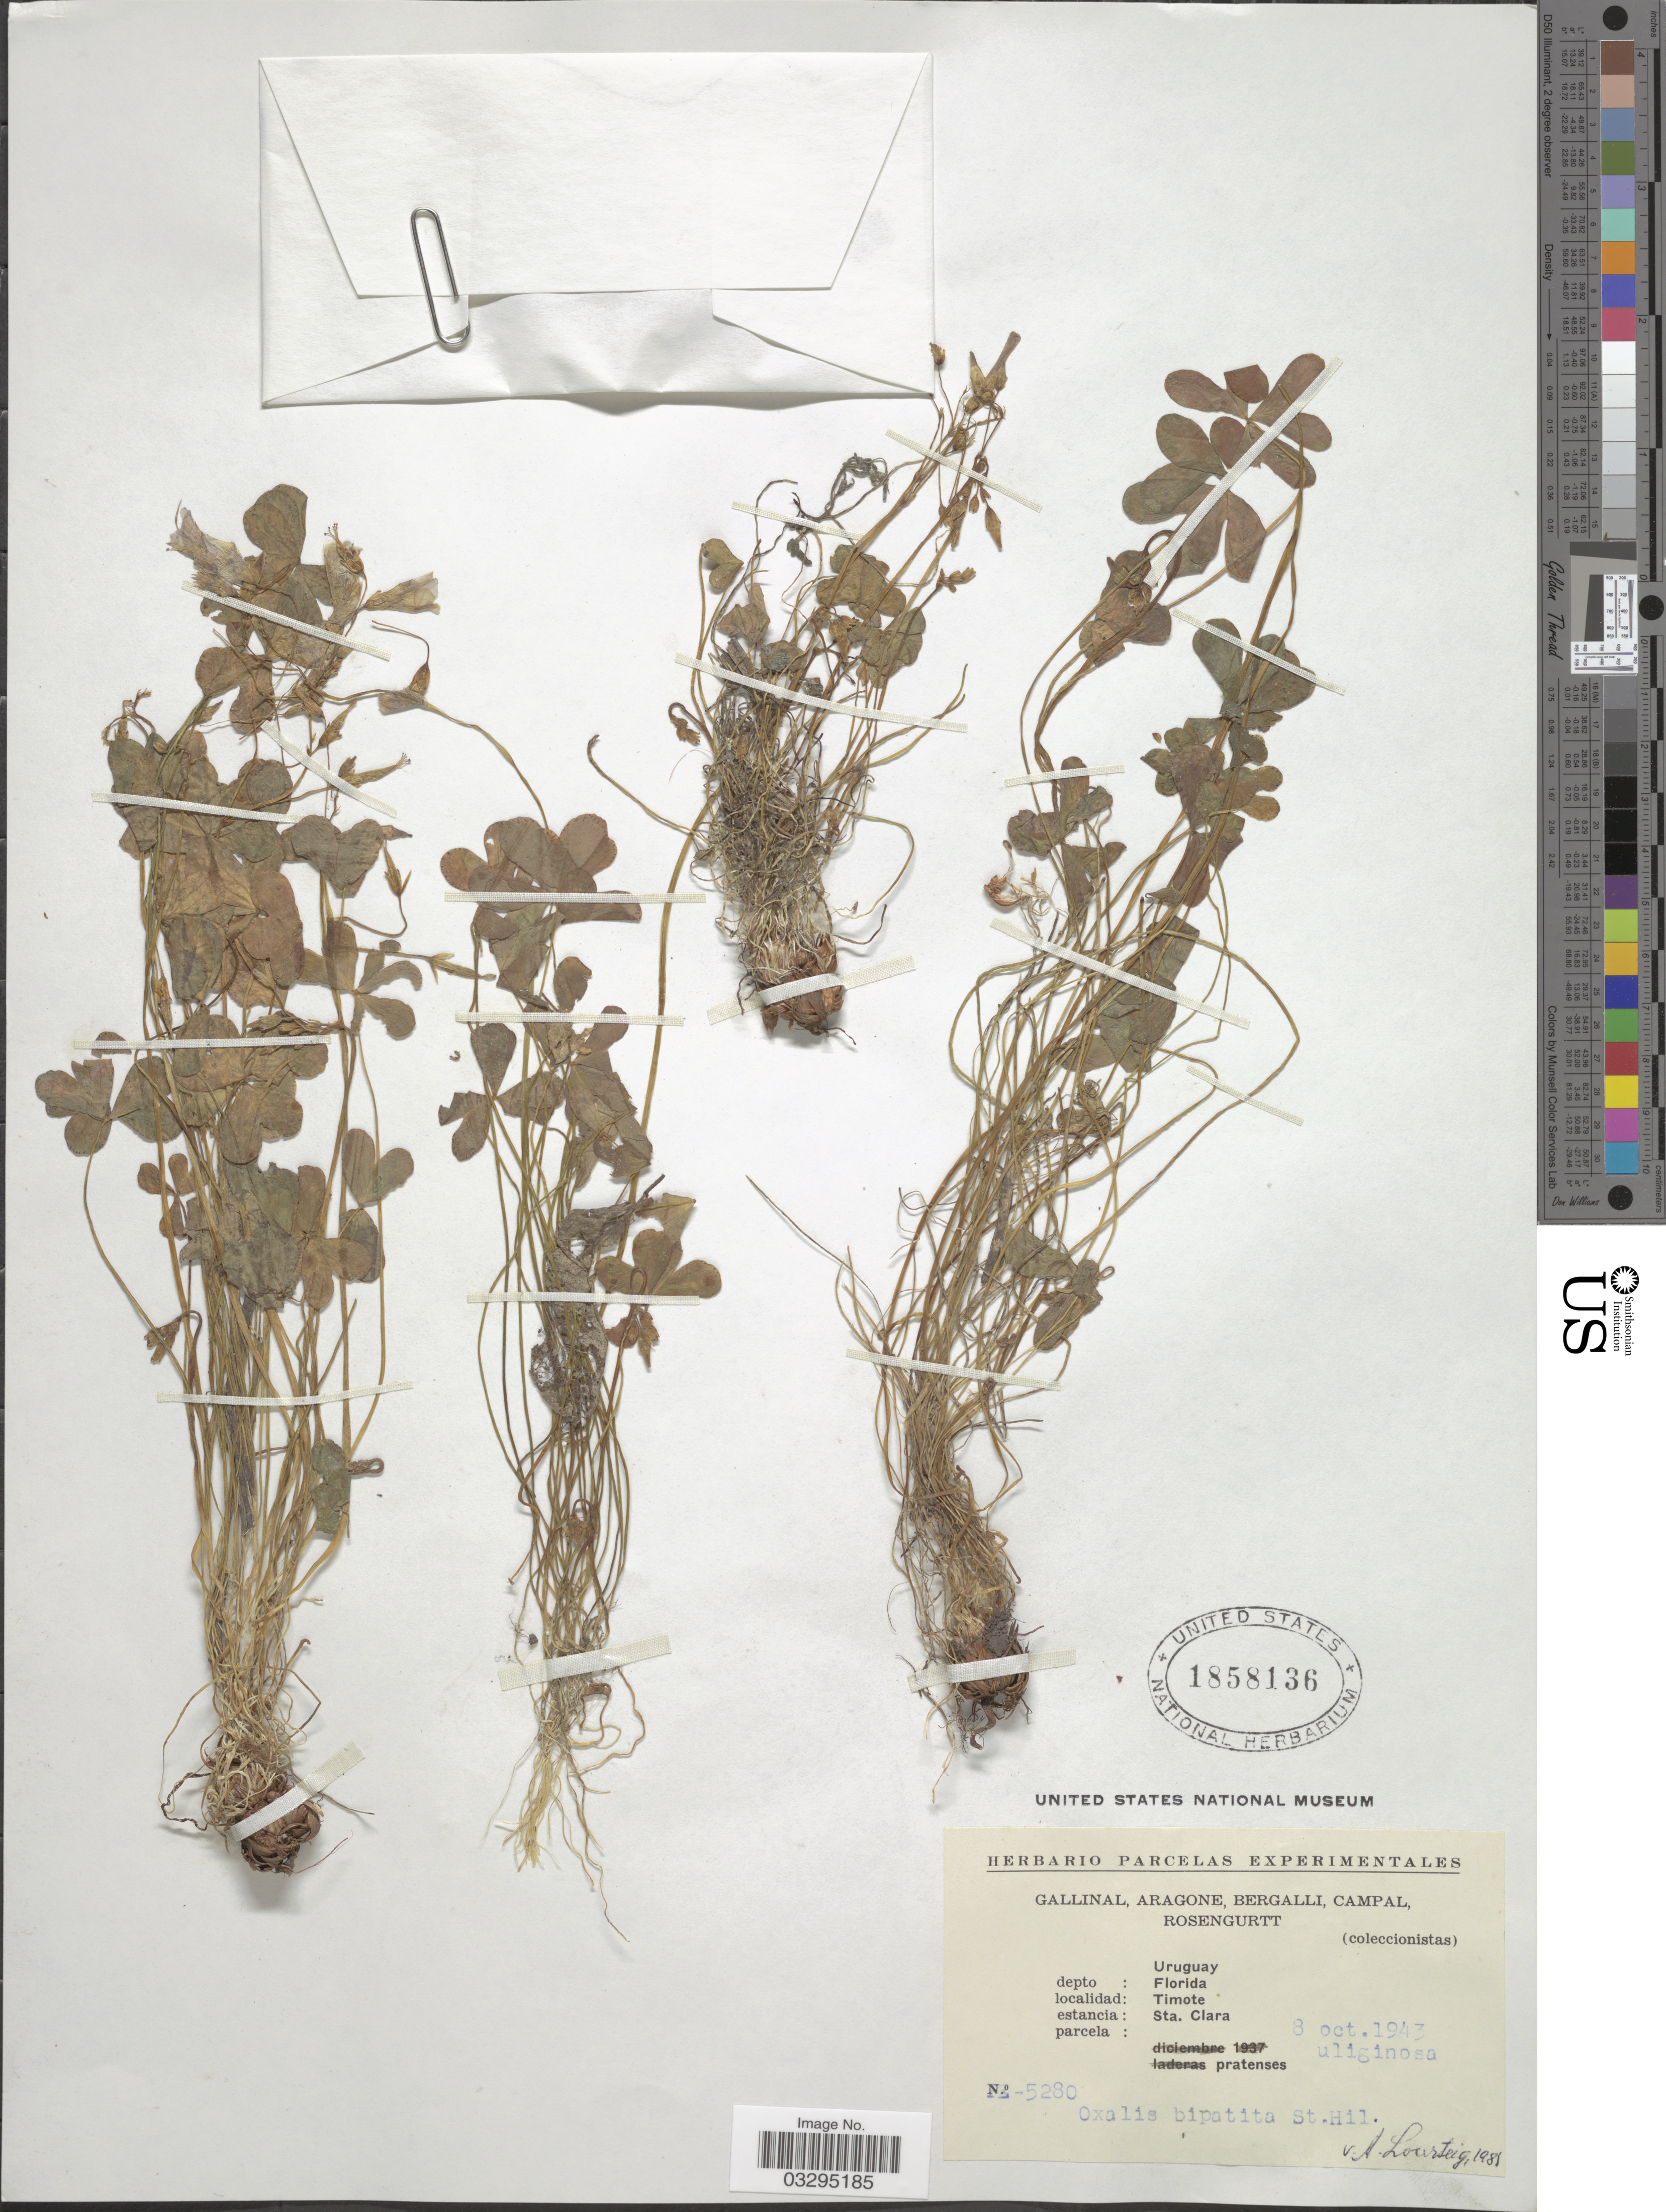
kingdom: Plantae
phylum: Tracheophyta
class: Magnoliopsida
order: Oxalidales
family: Oxalidaceae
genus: Oxalis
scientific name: Oxalis bipartita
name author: A. St.-Hil.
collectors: -. Gallinal, -- Aragone, -- Bergalli, -- Campal & Rosengurtt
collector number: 13-5280*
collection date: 1943-10-08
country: Uruguay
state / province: Florida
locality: Depto: Florida. Timote. Estancia: Sta. Clara.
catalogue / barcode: US 1858136